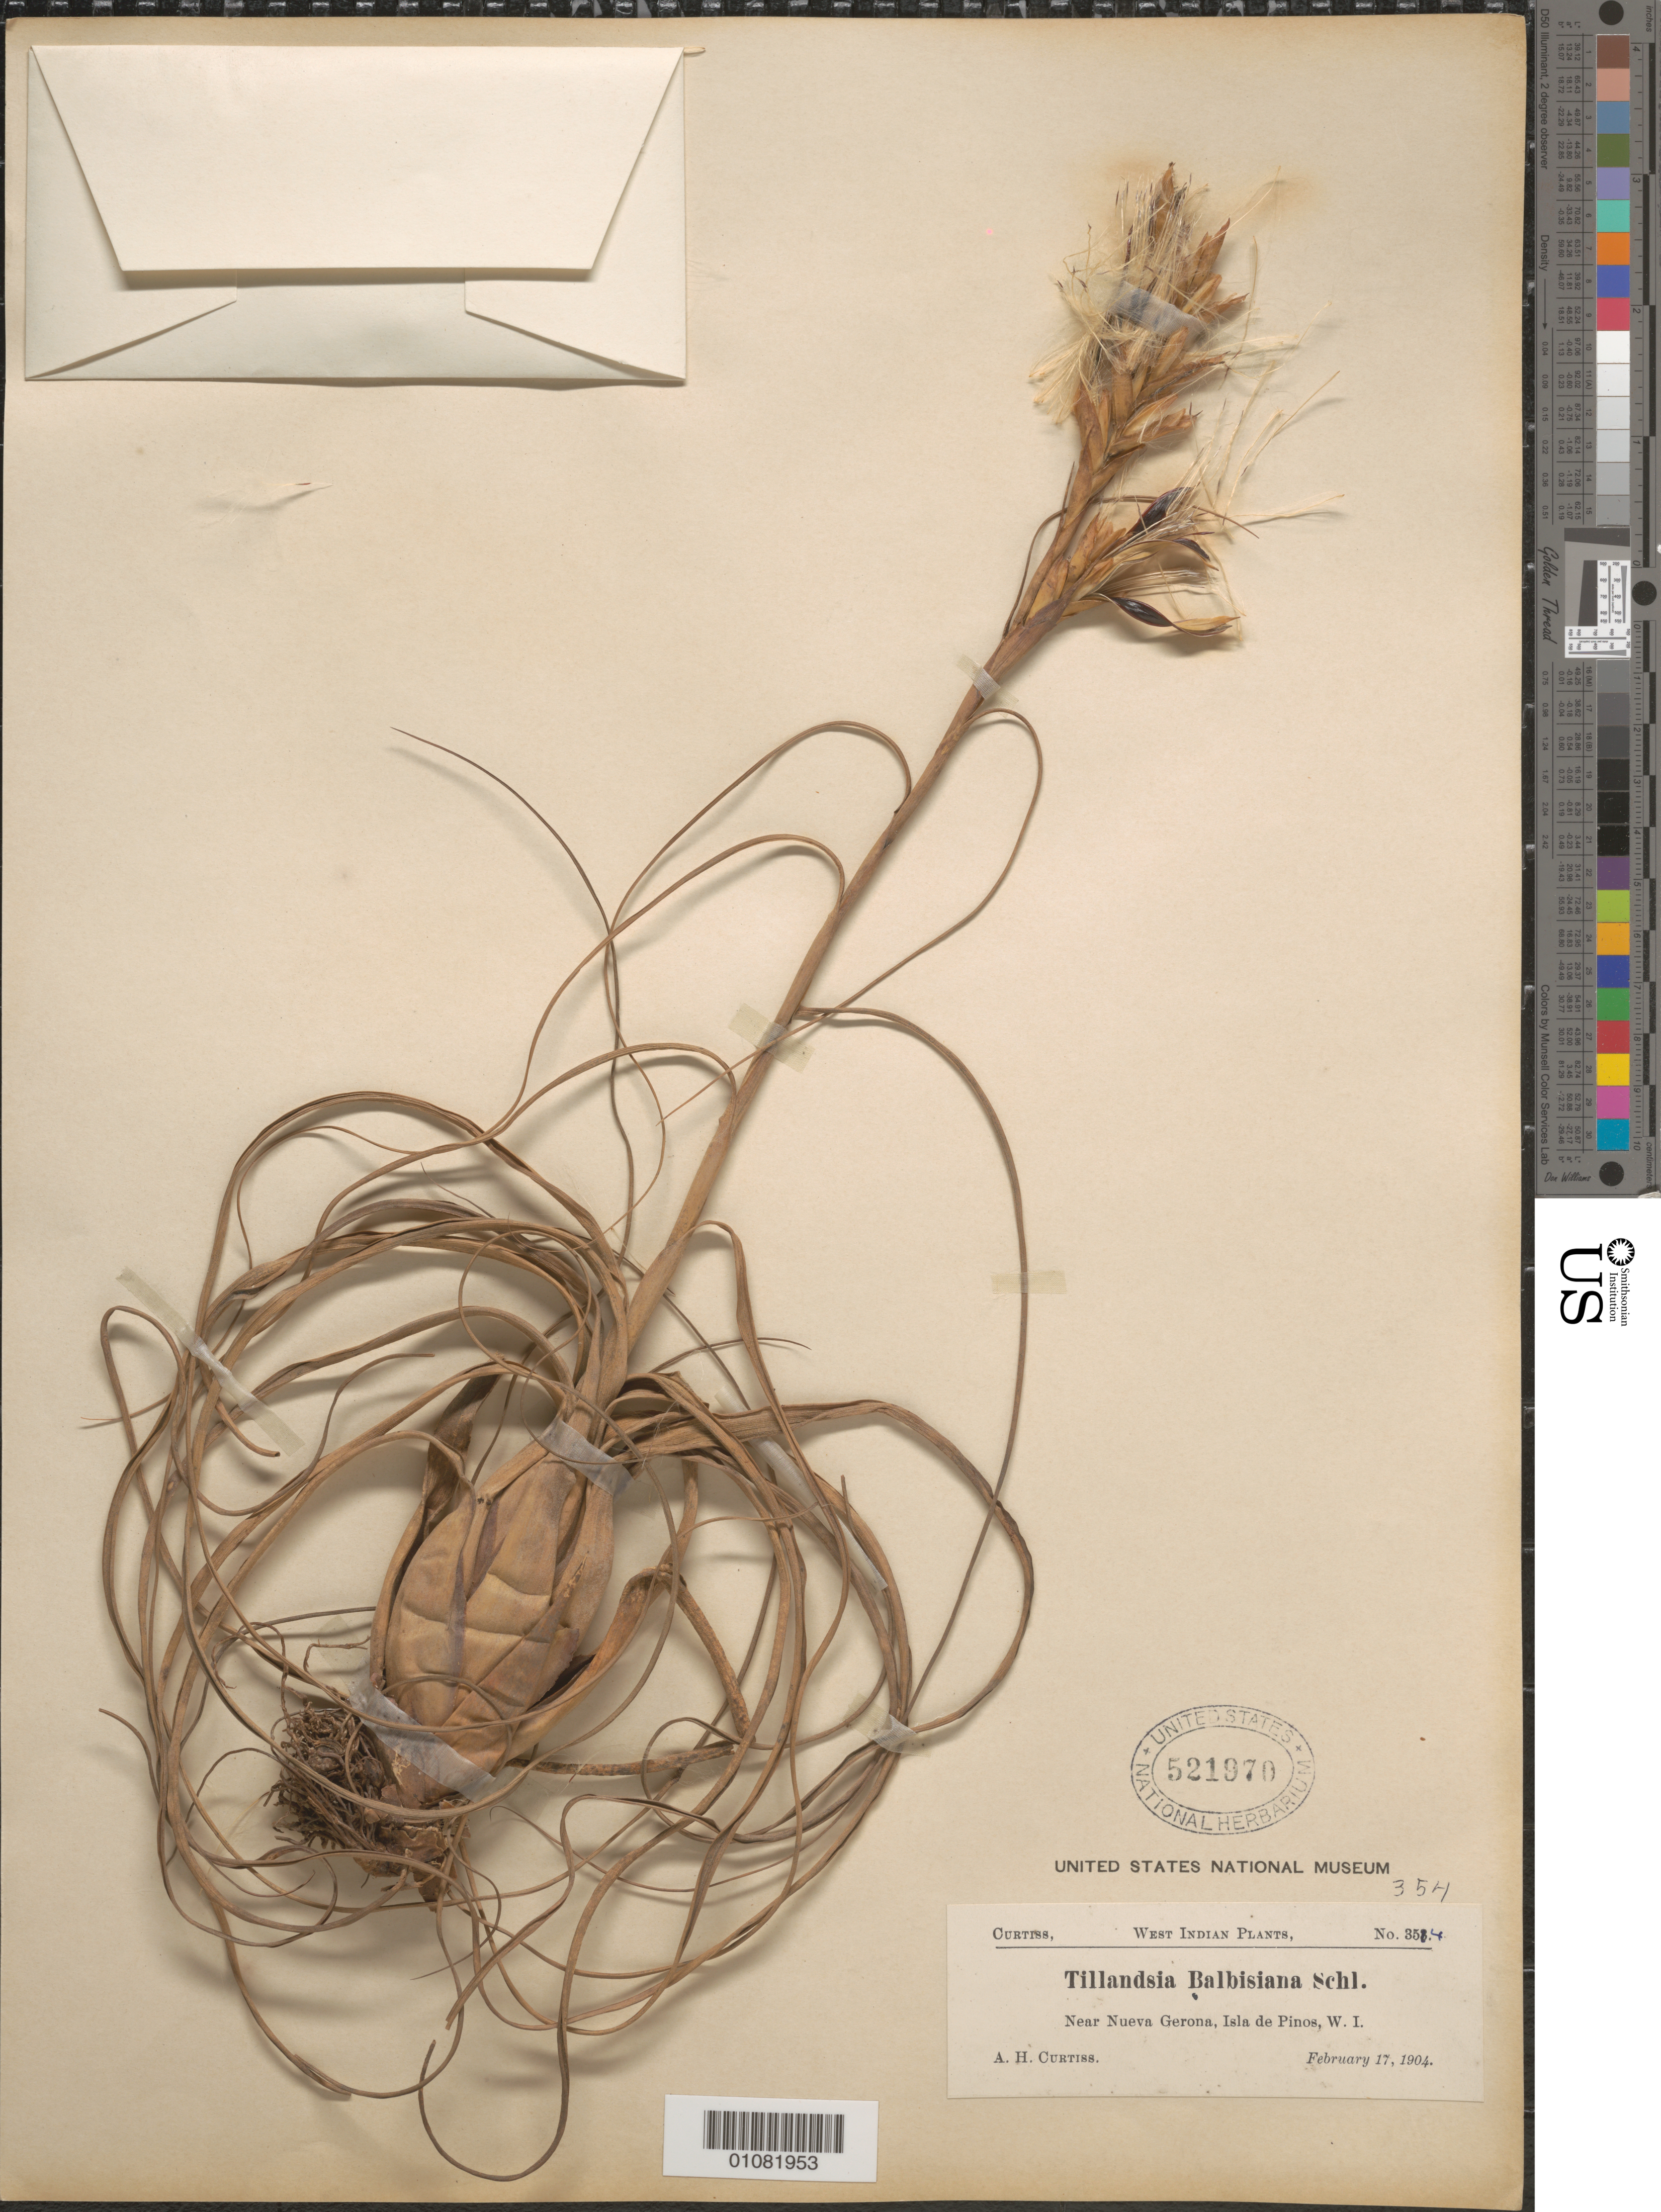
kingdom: Plantae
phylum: Tracheophyta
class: Liliopsida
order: Poales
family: Bromeliaceae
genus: Tillandsia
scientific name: Tillandsia balbisiana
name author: Schult. f.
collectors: A. H. Curtiss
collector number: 354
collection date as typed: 17 Feb 1904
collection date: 1904-02-17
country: Cuba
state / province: Isla de La Juventud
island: Isla de la Juventud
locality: Isle of Pines, Near Nueva Gerona, Isla de Pinos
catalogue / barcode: US 521970